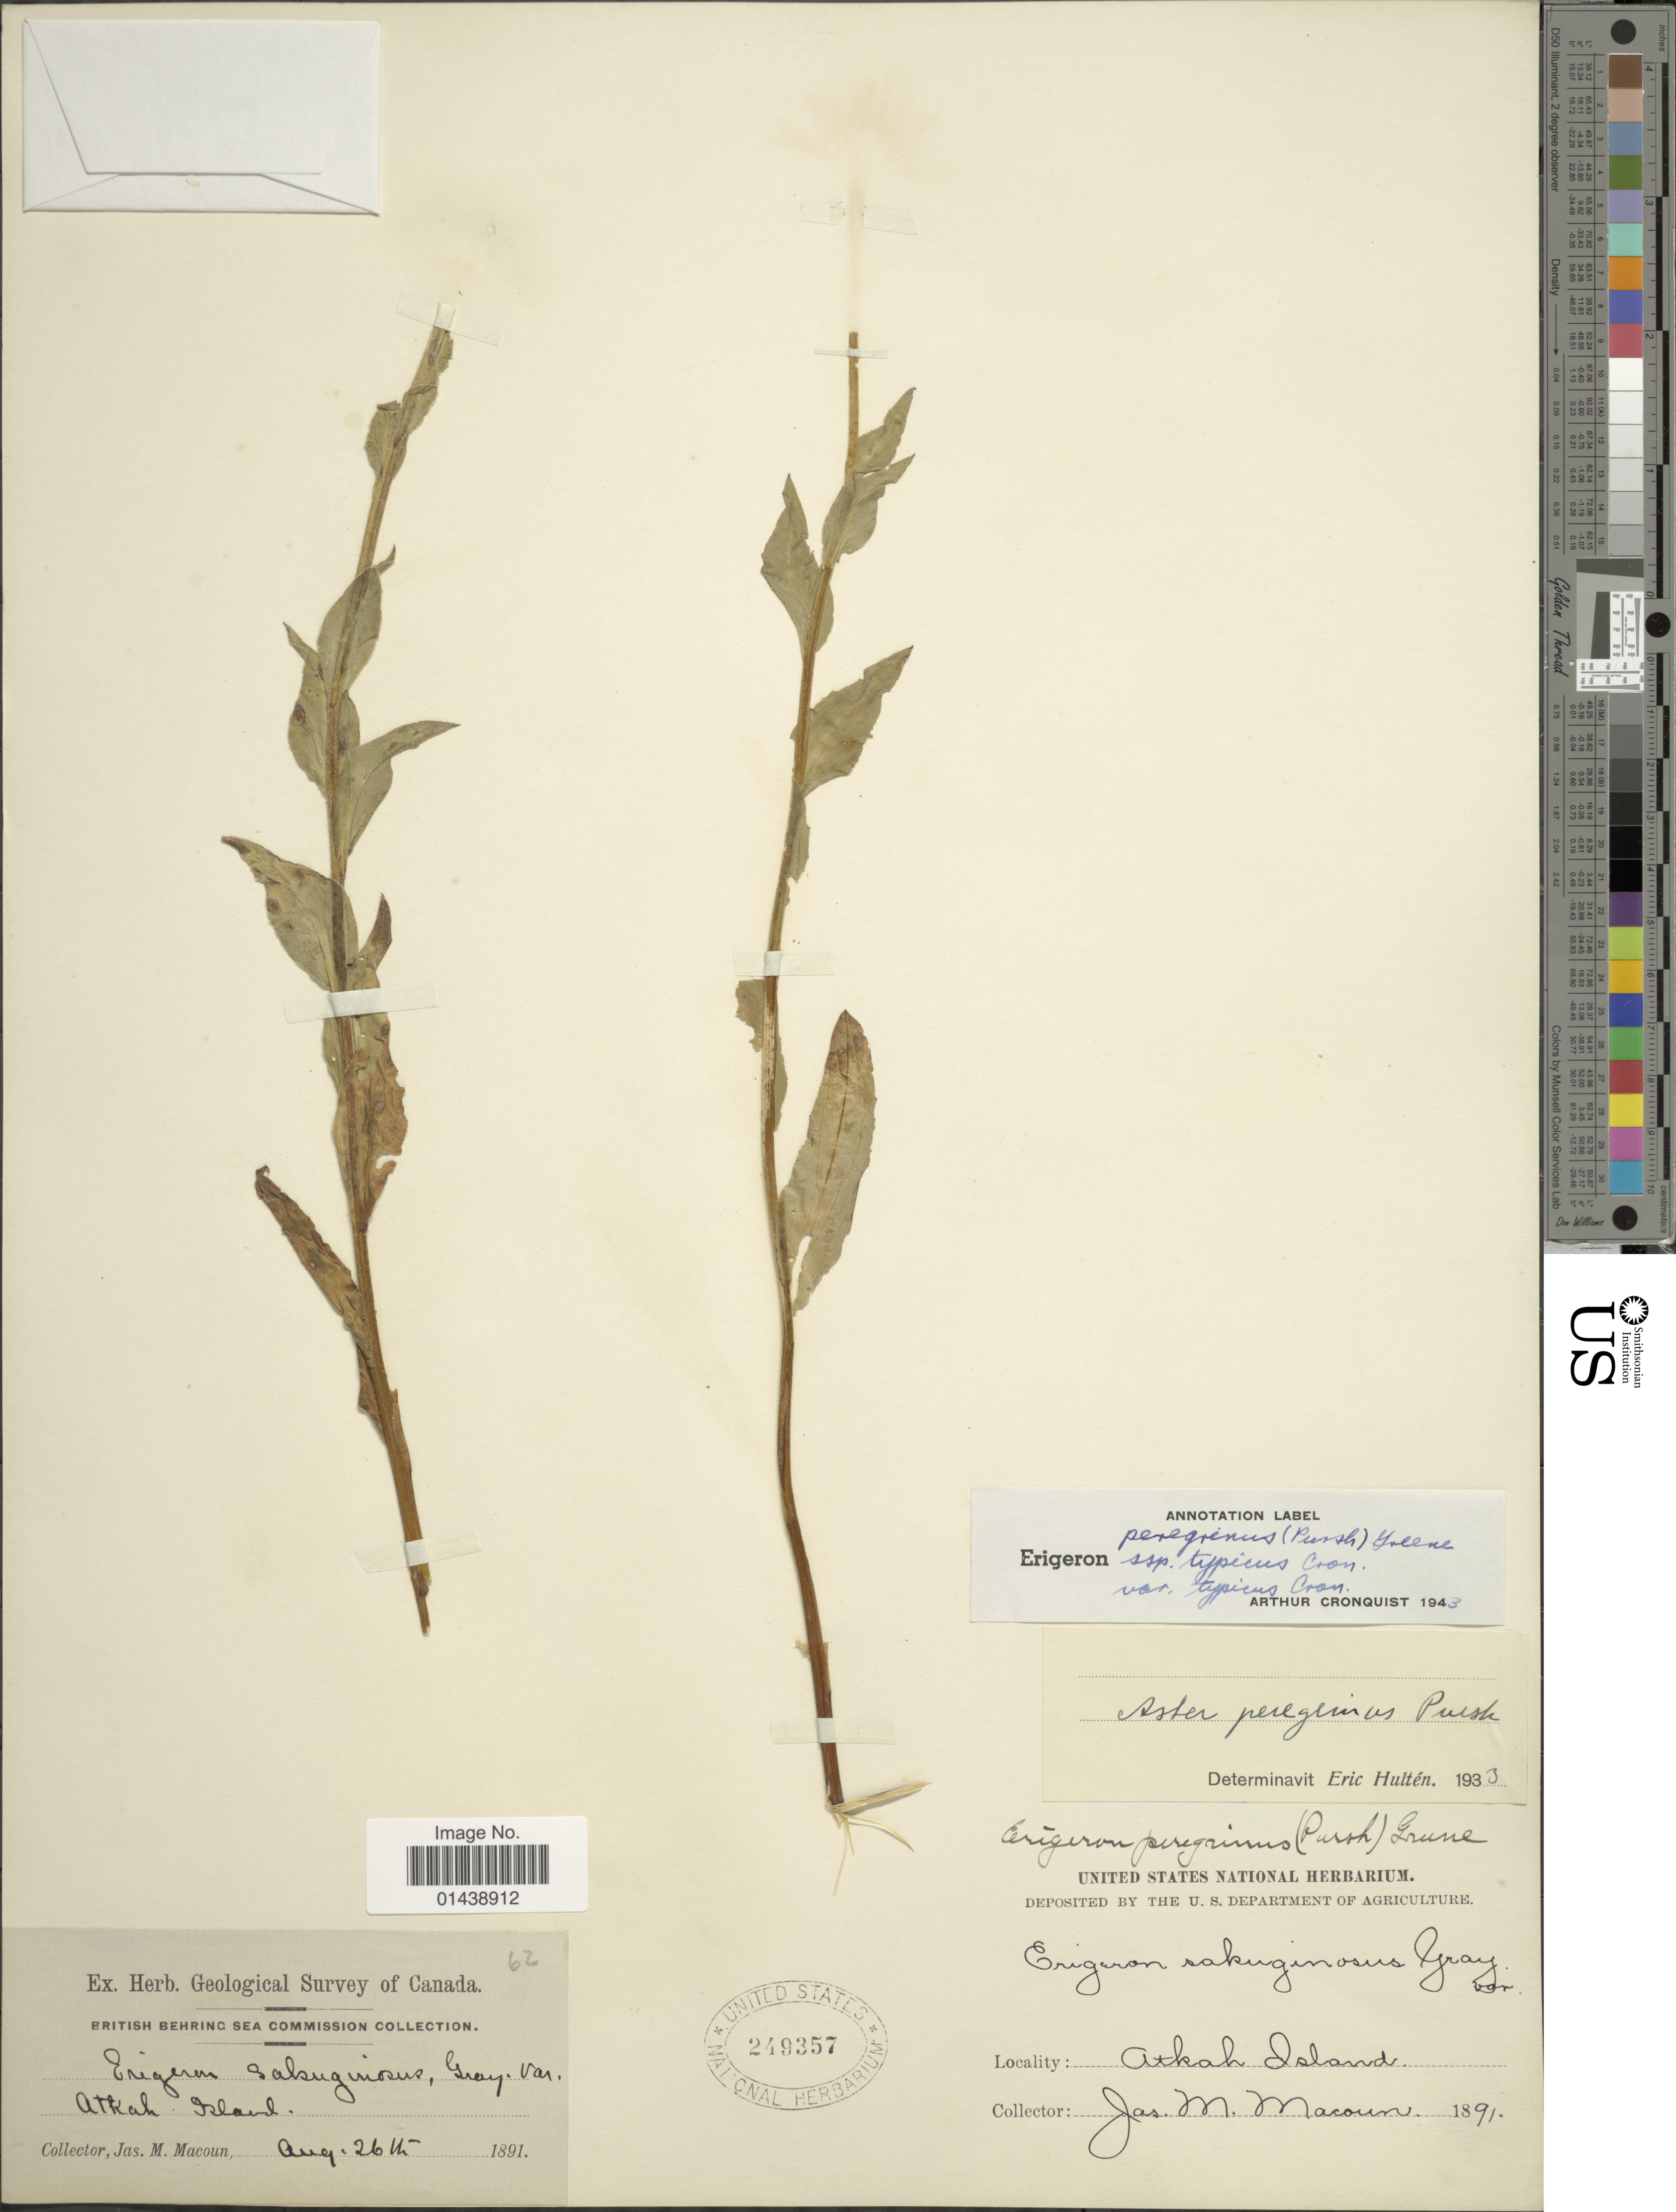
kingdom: Plantae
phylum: Tracheophyta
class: Magnoliopsida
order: Asterales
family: Asteraceae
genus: Erigeron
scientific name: Erigeron peregrinus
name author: (Banks ex Pursh) Greene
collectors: J. M. Macoun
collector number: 62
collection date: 1891-08-26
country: United States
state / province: Alaska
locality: Atkah Island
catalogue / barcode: US 249357